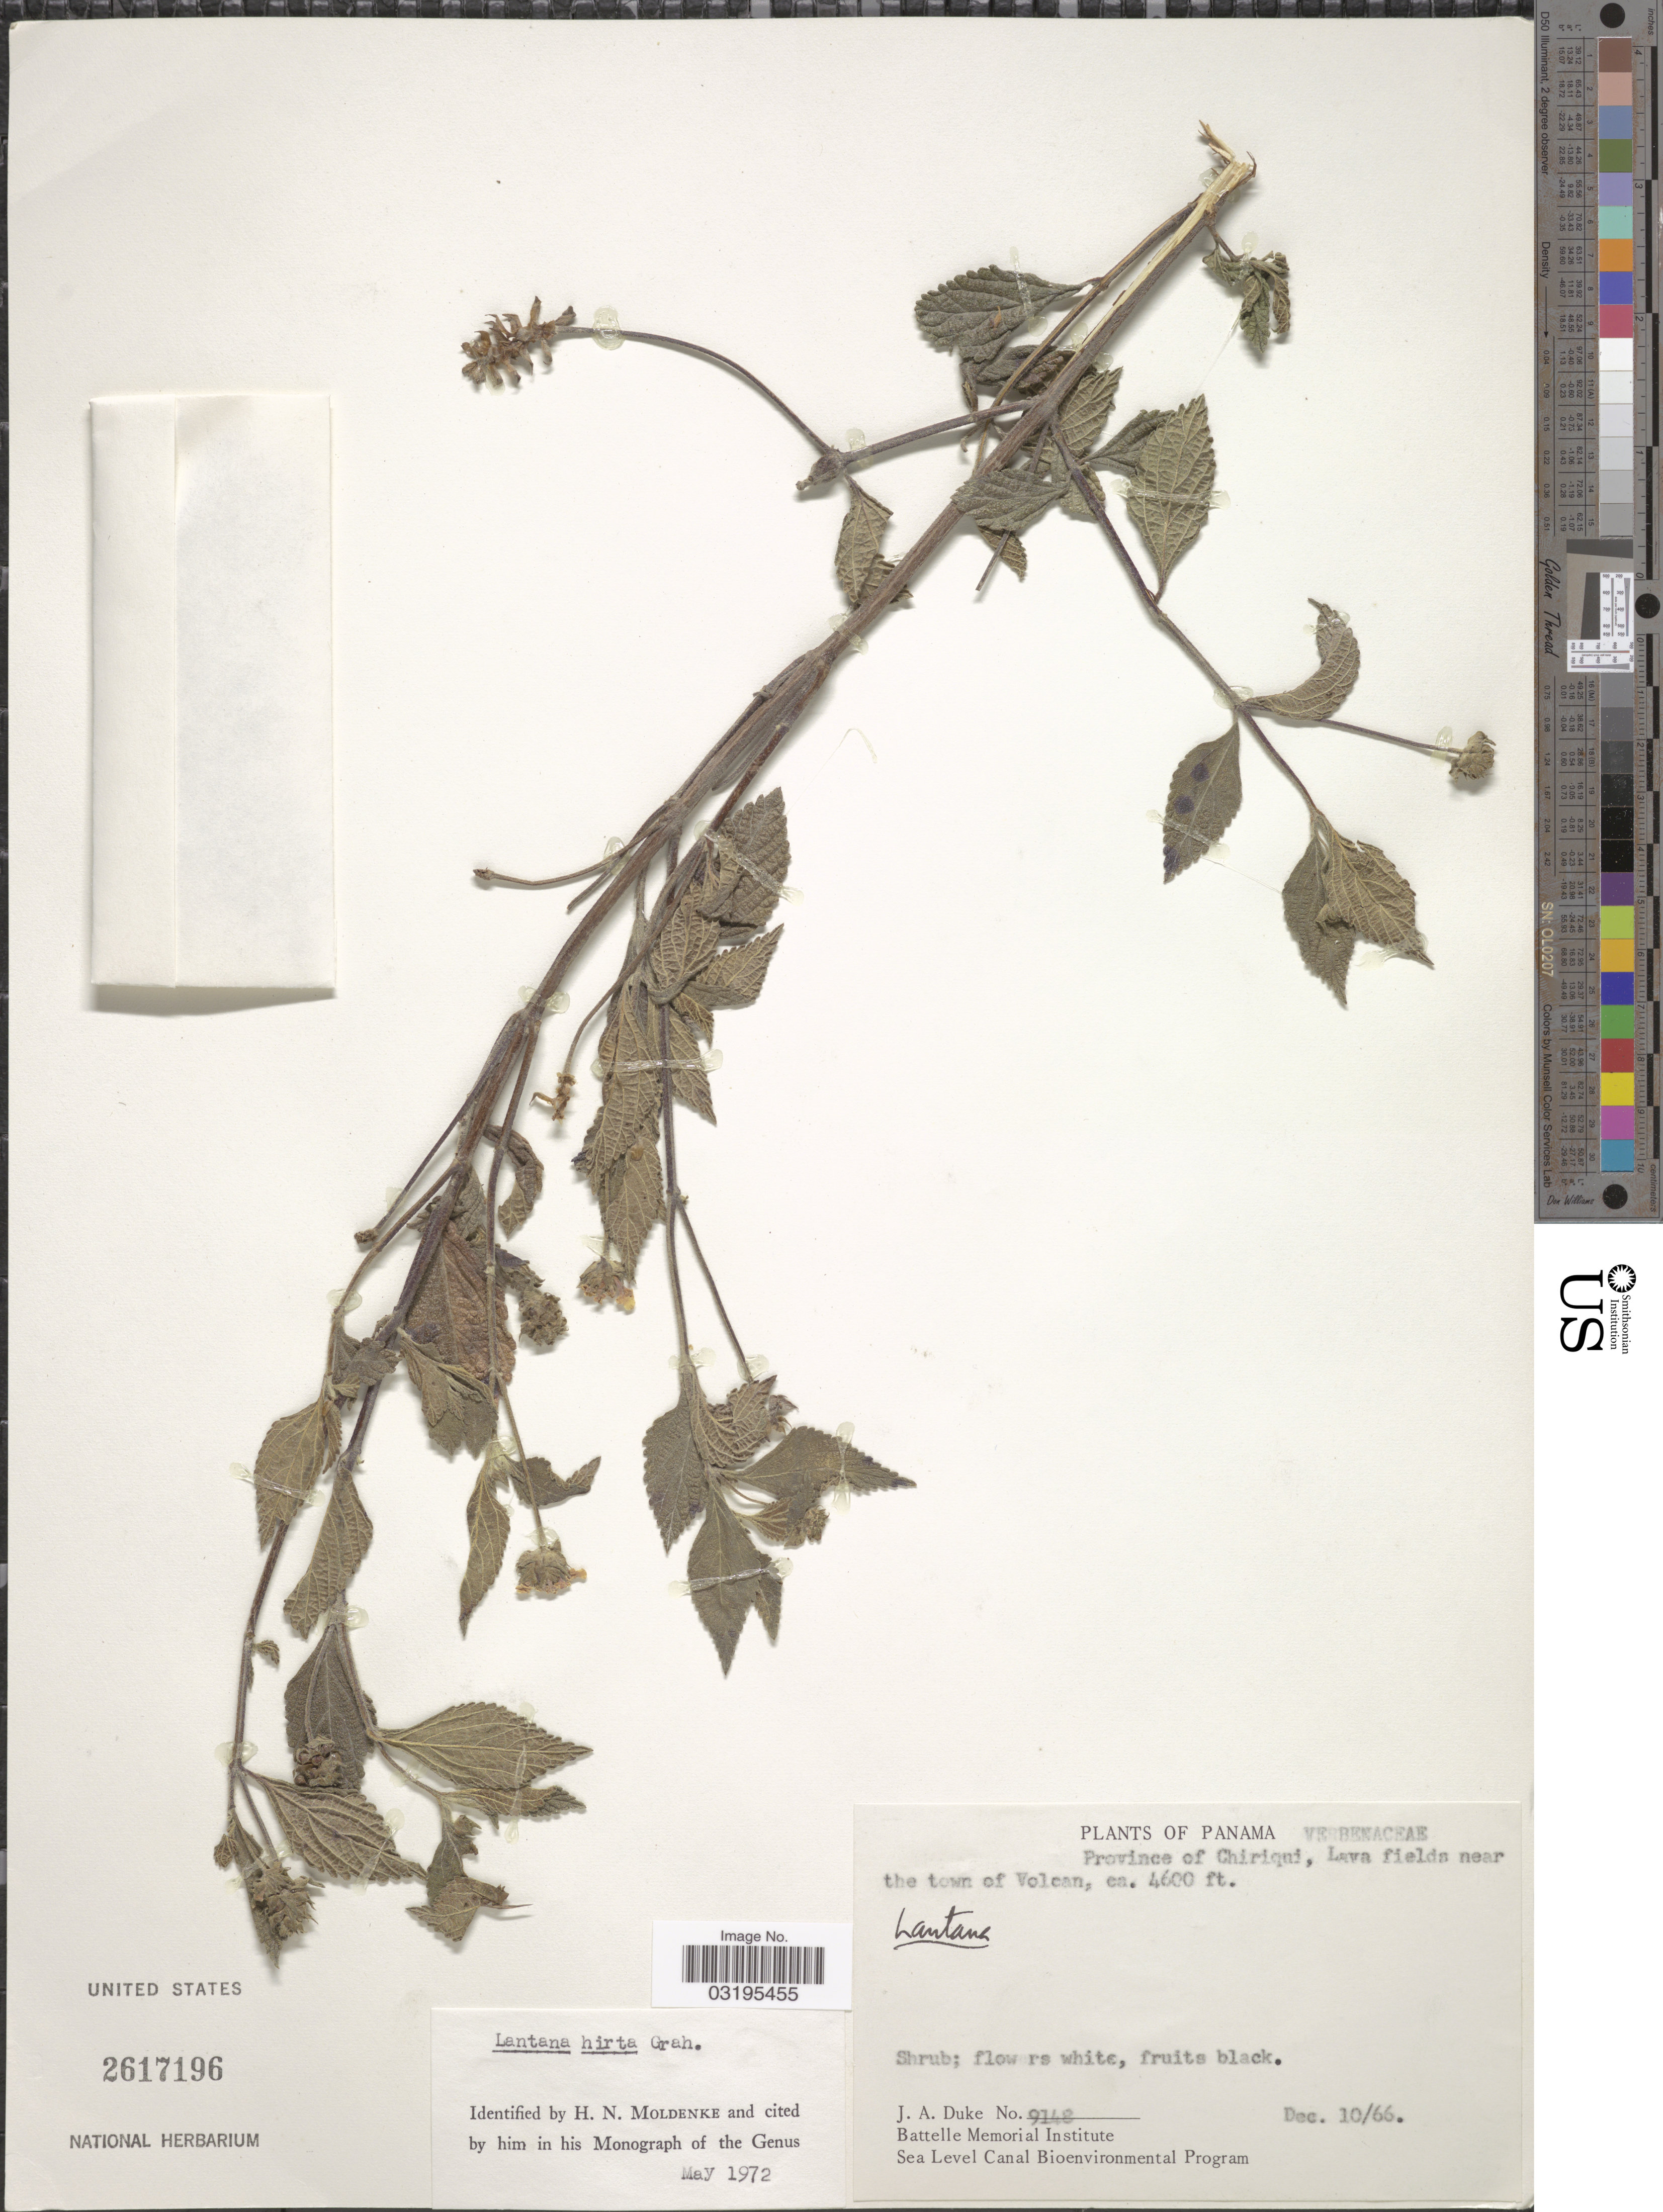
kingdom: Plantae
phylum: Tracheophyta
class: Magnoliopsida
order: Lamiales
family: Verbenaceae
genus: Lantana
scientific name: Lantana hirta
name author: Graham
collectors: J. A. Duke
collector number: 9148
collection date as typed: Transcribed d/m/y: 10/12/66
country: Panama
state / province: Chiriqui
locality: Lava fields near the town of Volcan.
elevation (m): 1402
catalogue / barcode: US 2617196